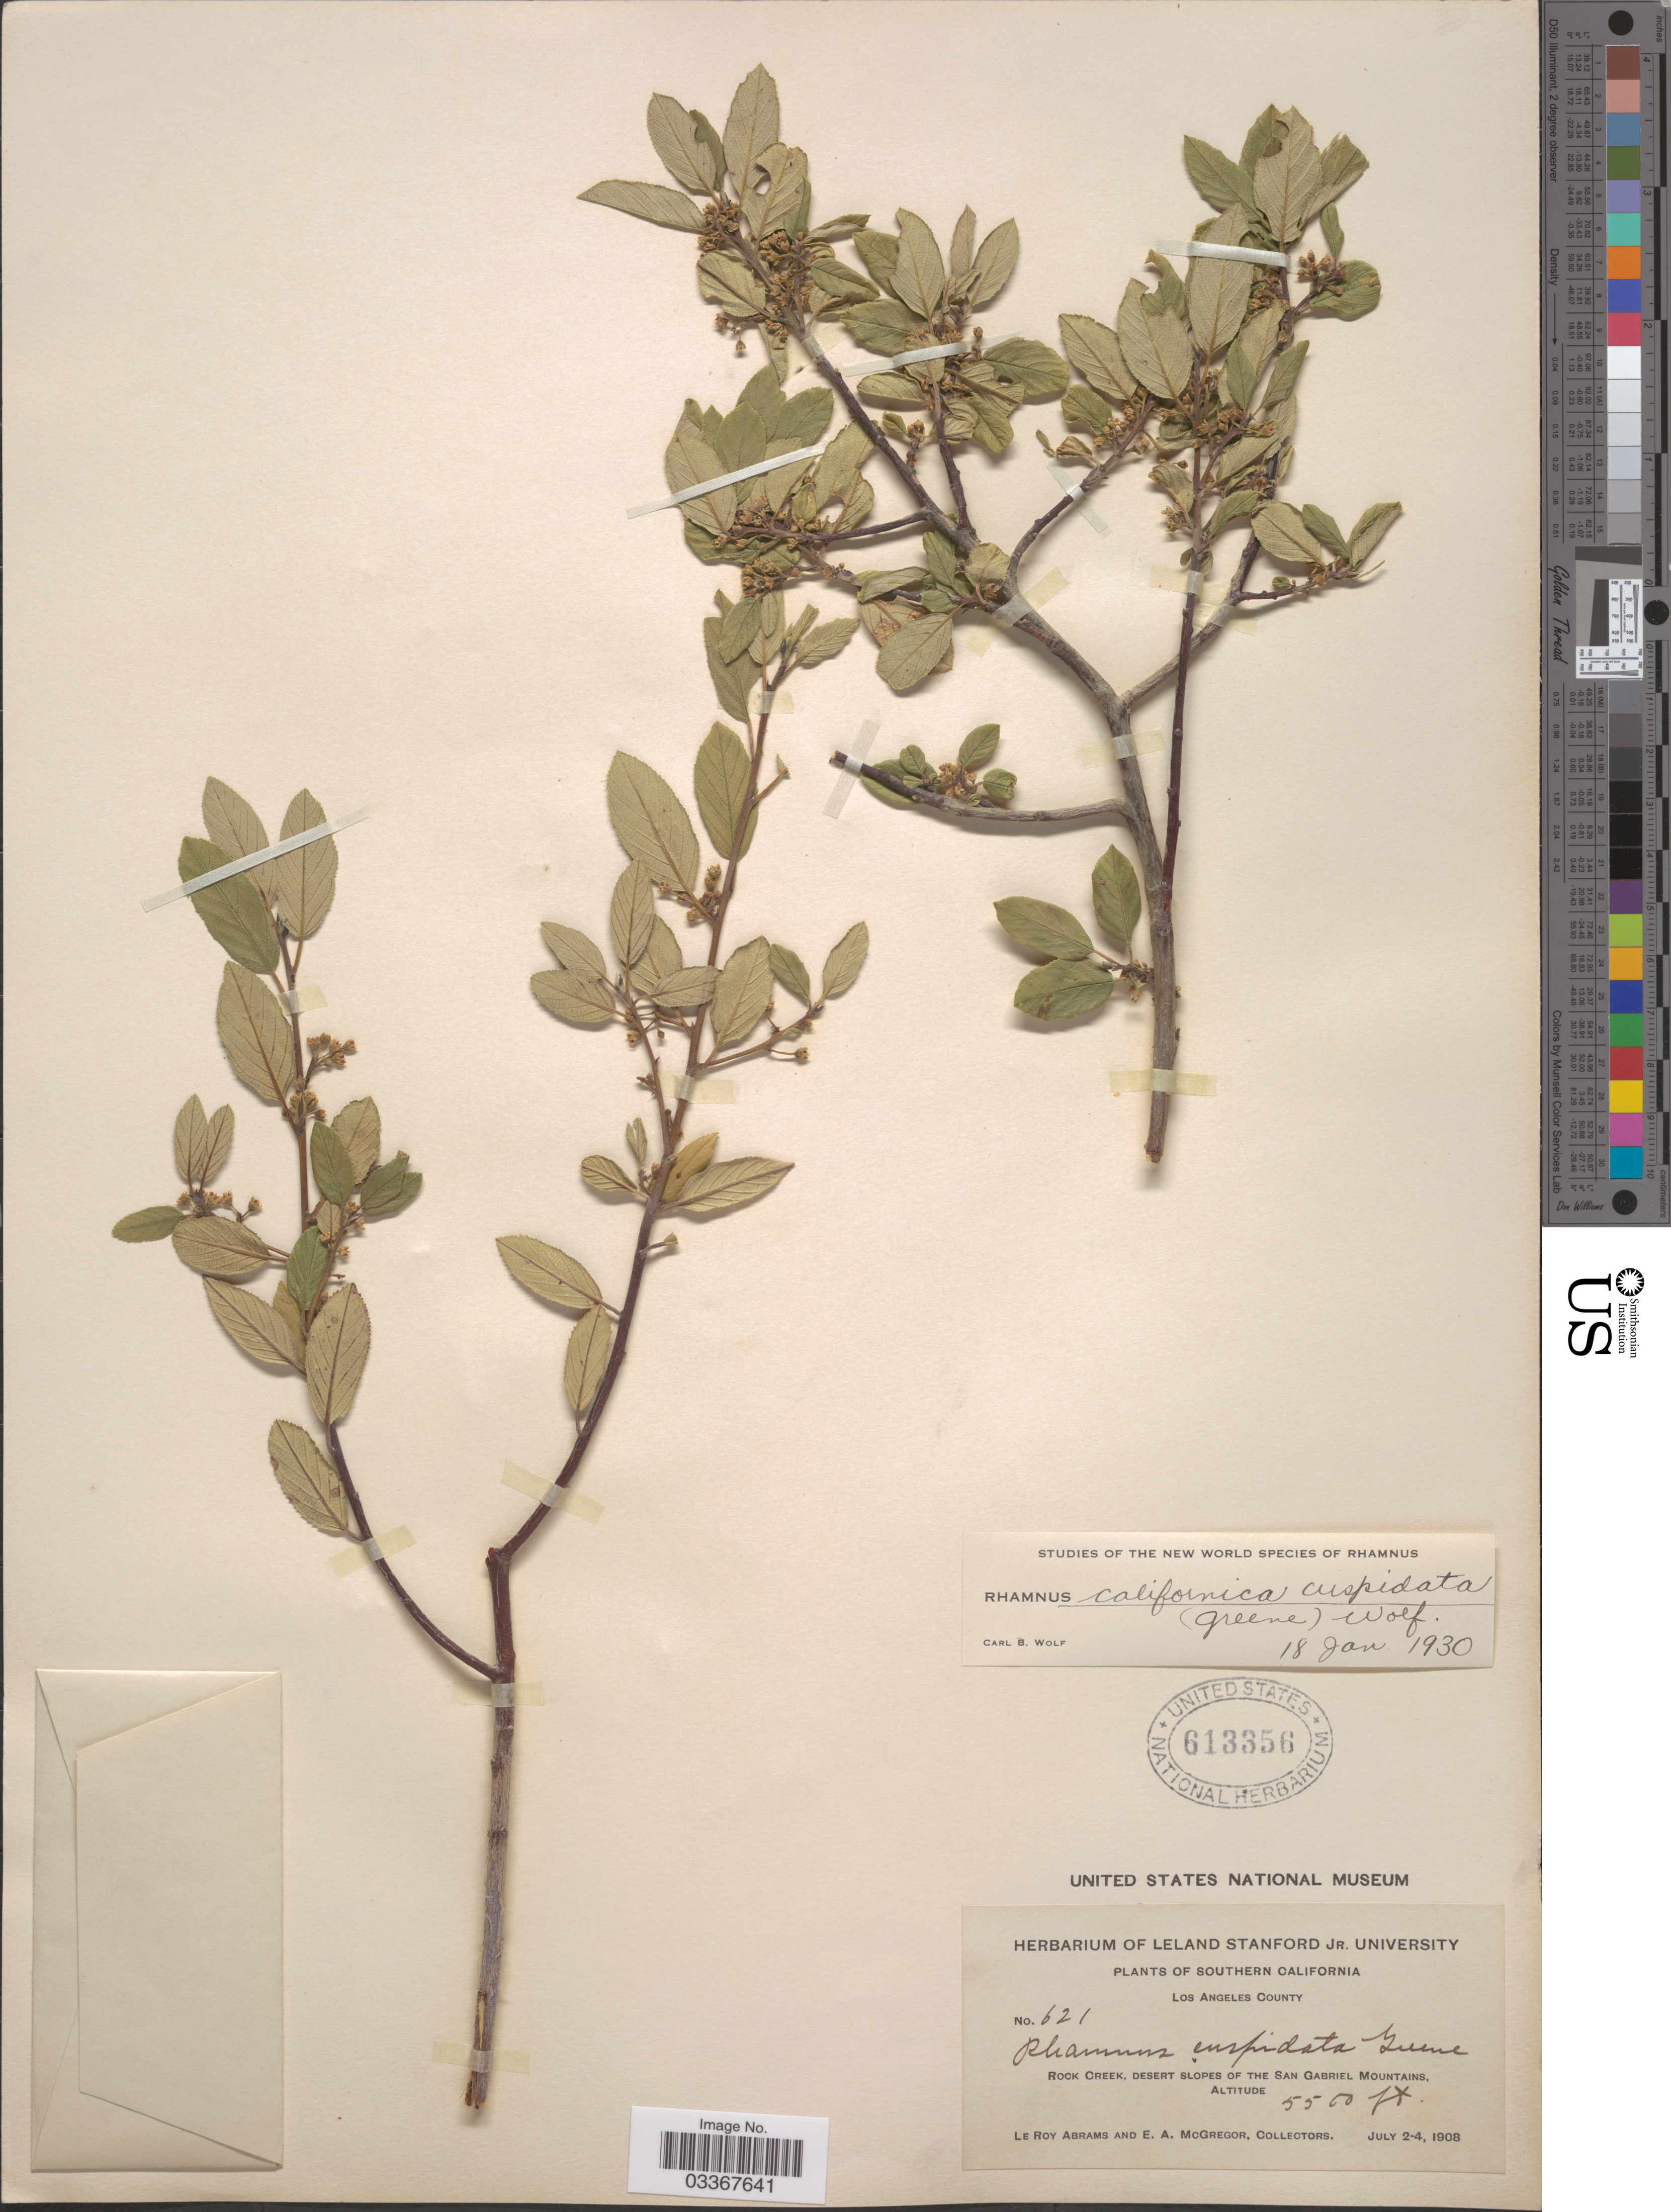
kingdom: Plantae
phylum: Tracheophyta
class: Magnoliopsida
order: Rosales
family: Rhamnaceae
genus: Frangula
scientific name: Frangula californica subsp. cuspidata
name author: (Greene) Kartesz & Gandhi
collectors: L. Abrams & E. A. McGregor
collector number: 621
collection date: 1908-07-02/1908-07-04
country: United States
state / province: California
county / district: Los Angeles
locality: Southern California, Los Angeles County, Rock Creek, Desert slopes of the San Gabriel Mountains.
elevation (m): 1676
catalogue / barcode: US 613356